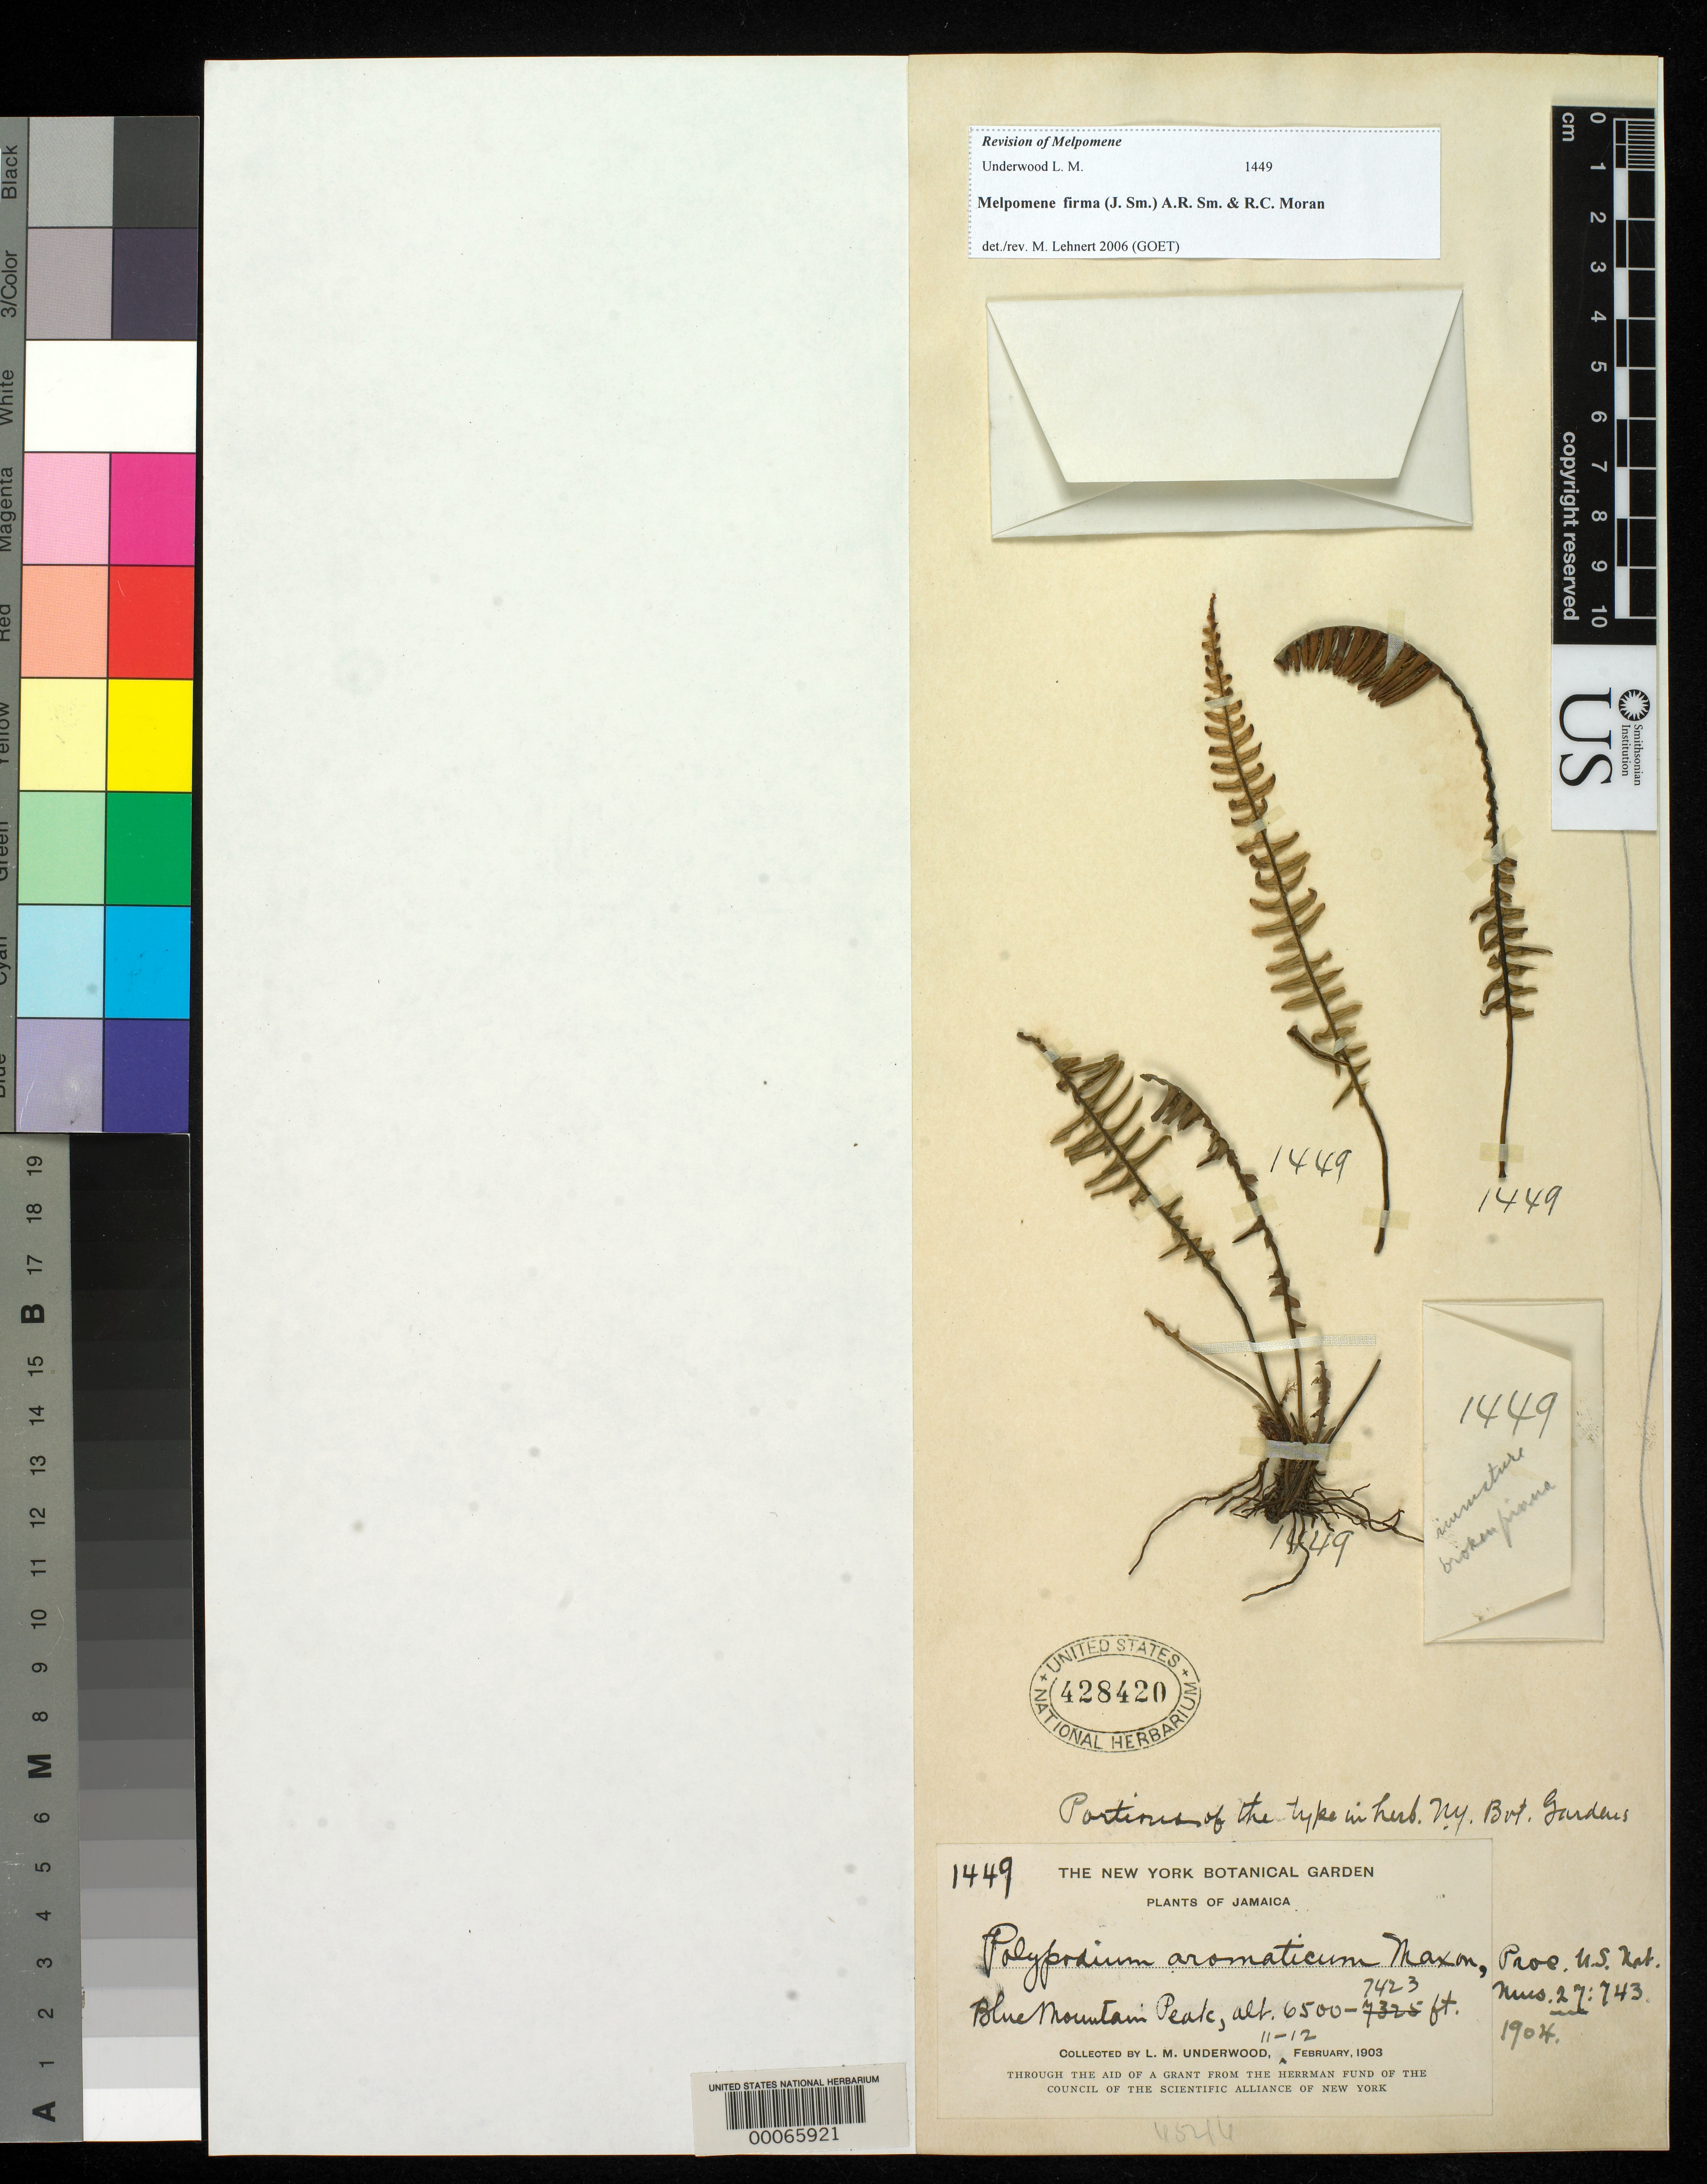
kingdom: Plantae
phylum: Tracheophyta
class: Polypodiopsida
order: Polypodiales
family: Polypodiaceae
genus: Polypodium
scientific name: Polypodium aromaticum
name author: Maxon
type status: Isotype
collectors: L. M. Underwood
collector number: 1449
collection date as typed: Feb 1903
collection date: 1903-02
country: Jamaica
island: Greater Antilles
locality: Blue Mountain peak; alt. 6500-7423 ft.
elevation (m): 1981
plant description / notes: Fragmentary material of the (holo?)type specimen ex herb. NY.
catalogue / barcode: US 428420